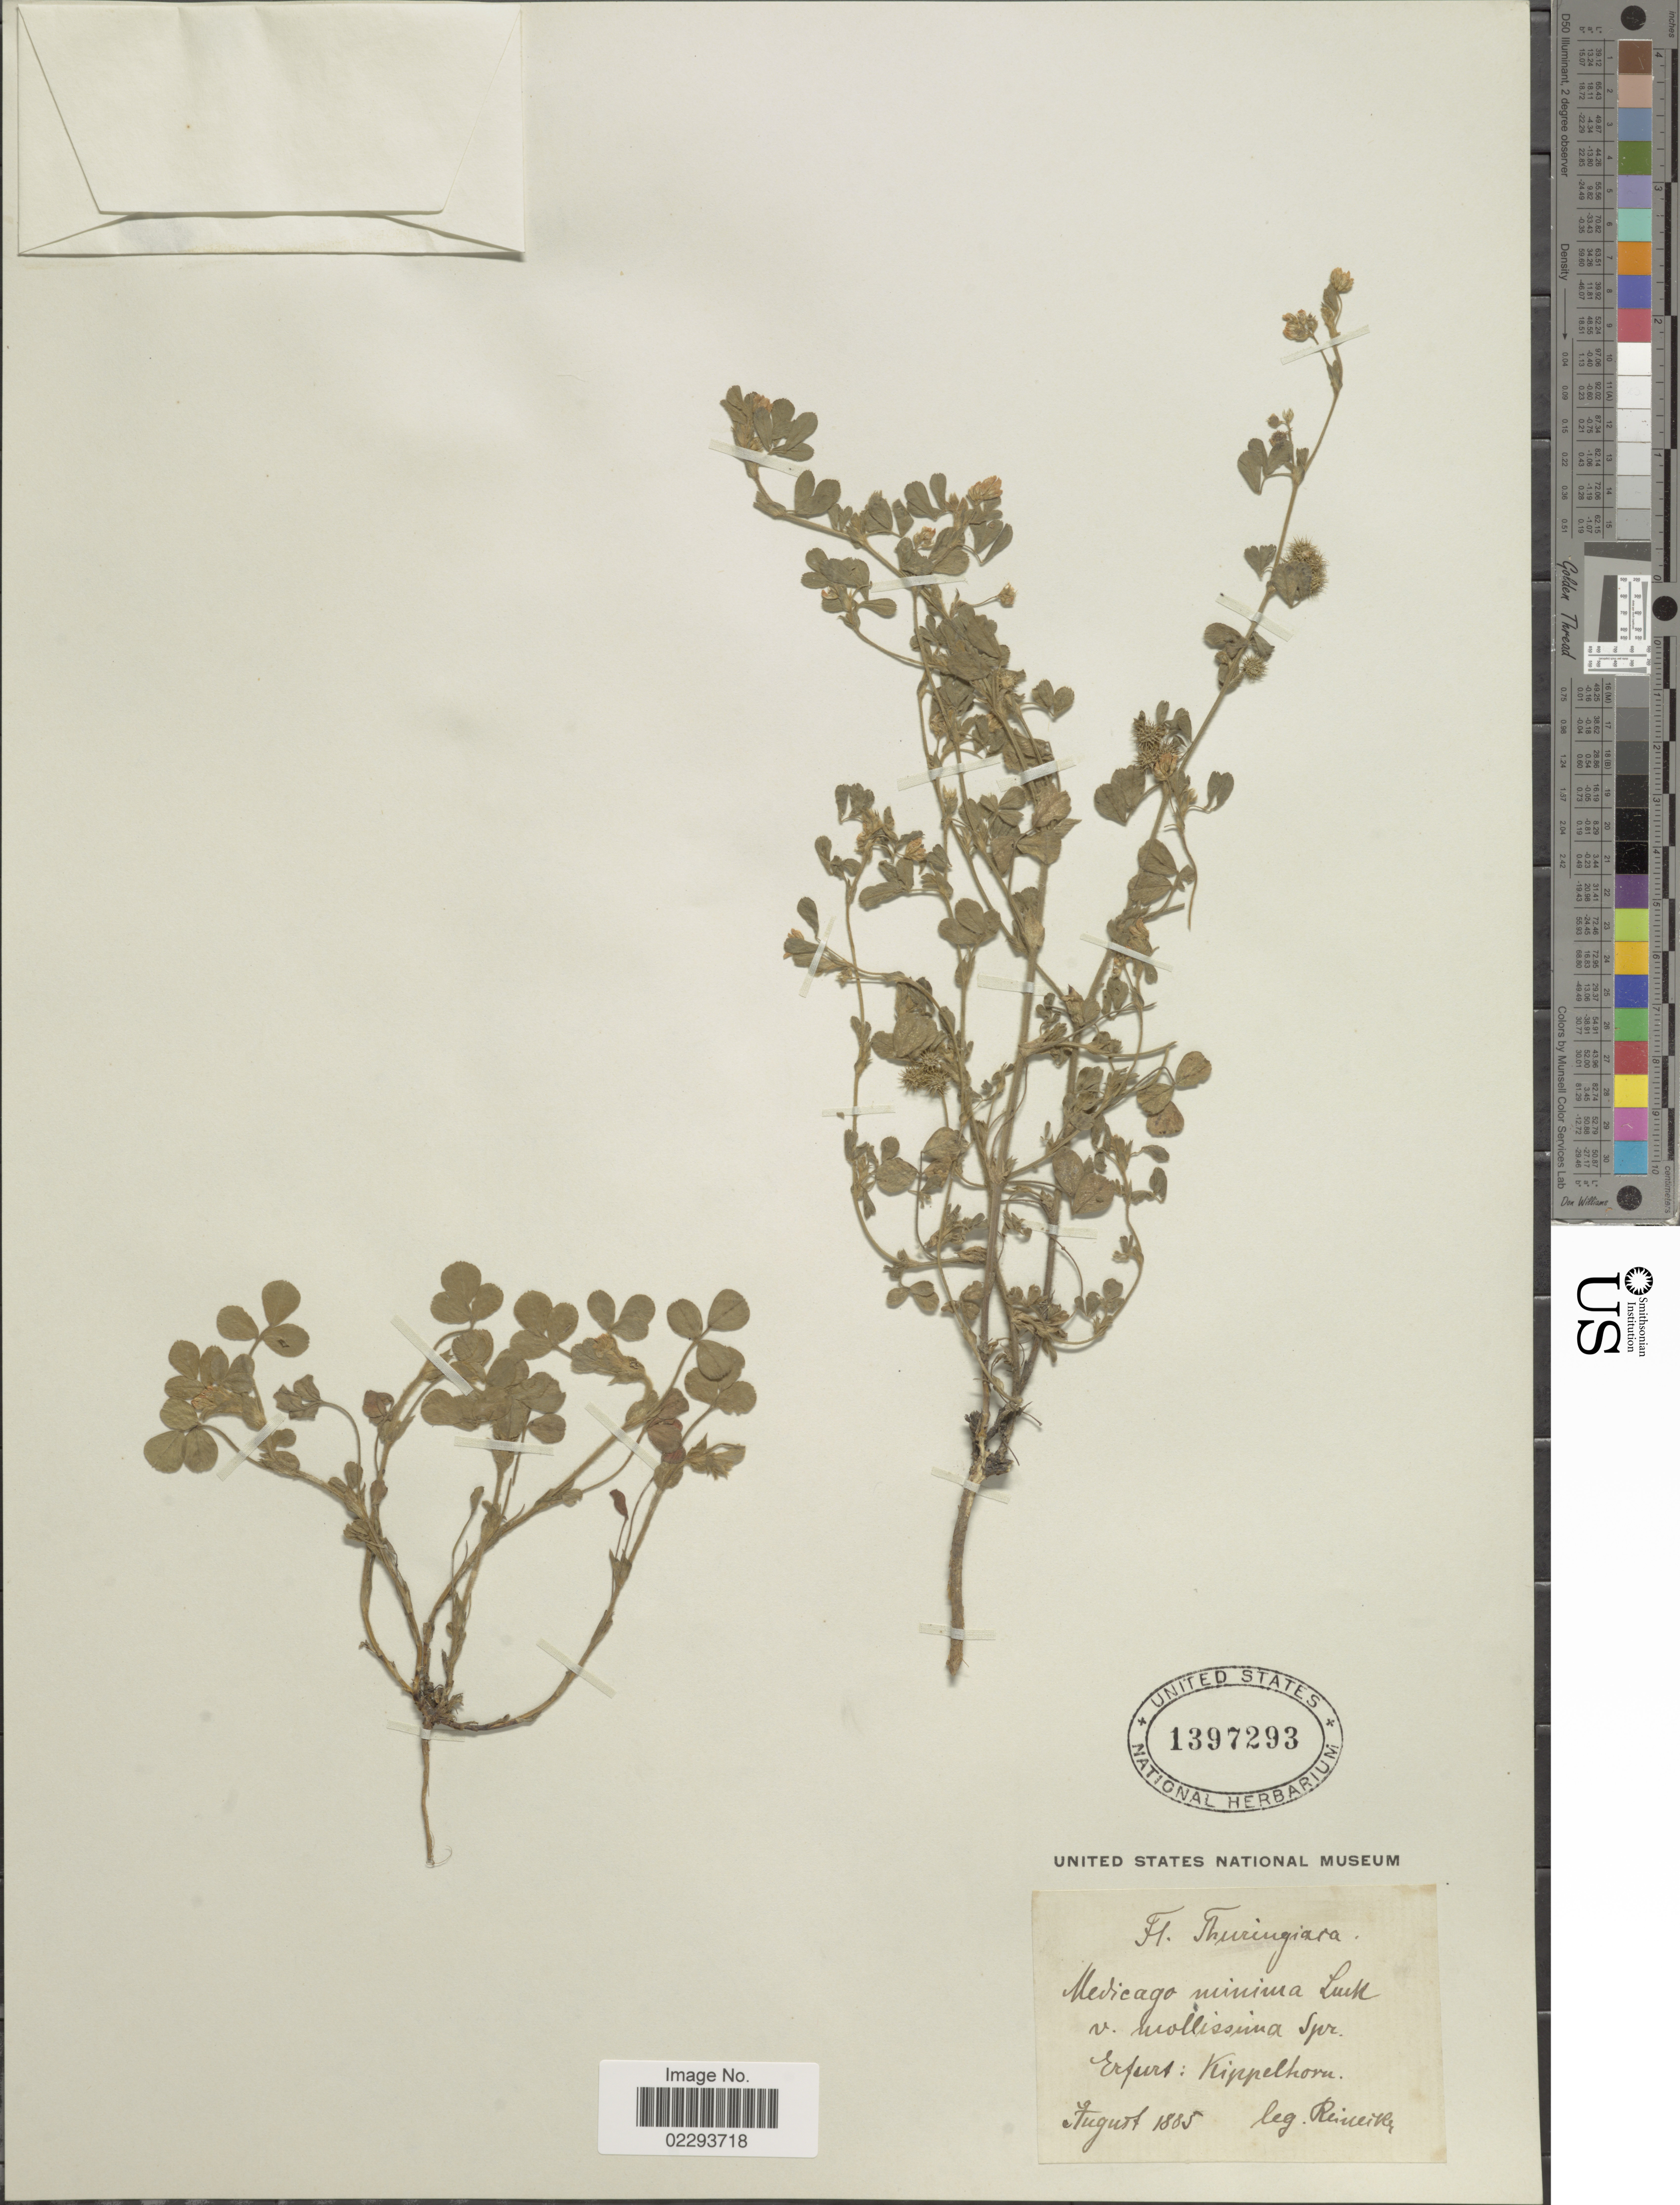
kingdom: Plantae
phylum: Tracheophyta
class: Magnoliopsida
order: Fabales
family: Fabaceae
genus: Medicago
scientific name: Medicago minima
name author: Lam.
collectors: -- Reinecke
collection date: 1885-08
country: Germany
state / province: Thuringia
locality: Thuringiara, Erfurt: Kippelhorn.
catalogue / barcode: US 1397293